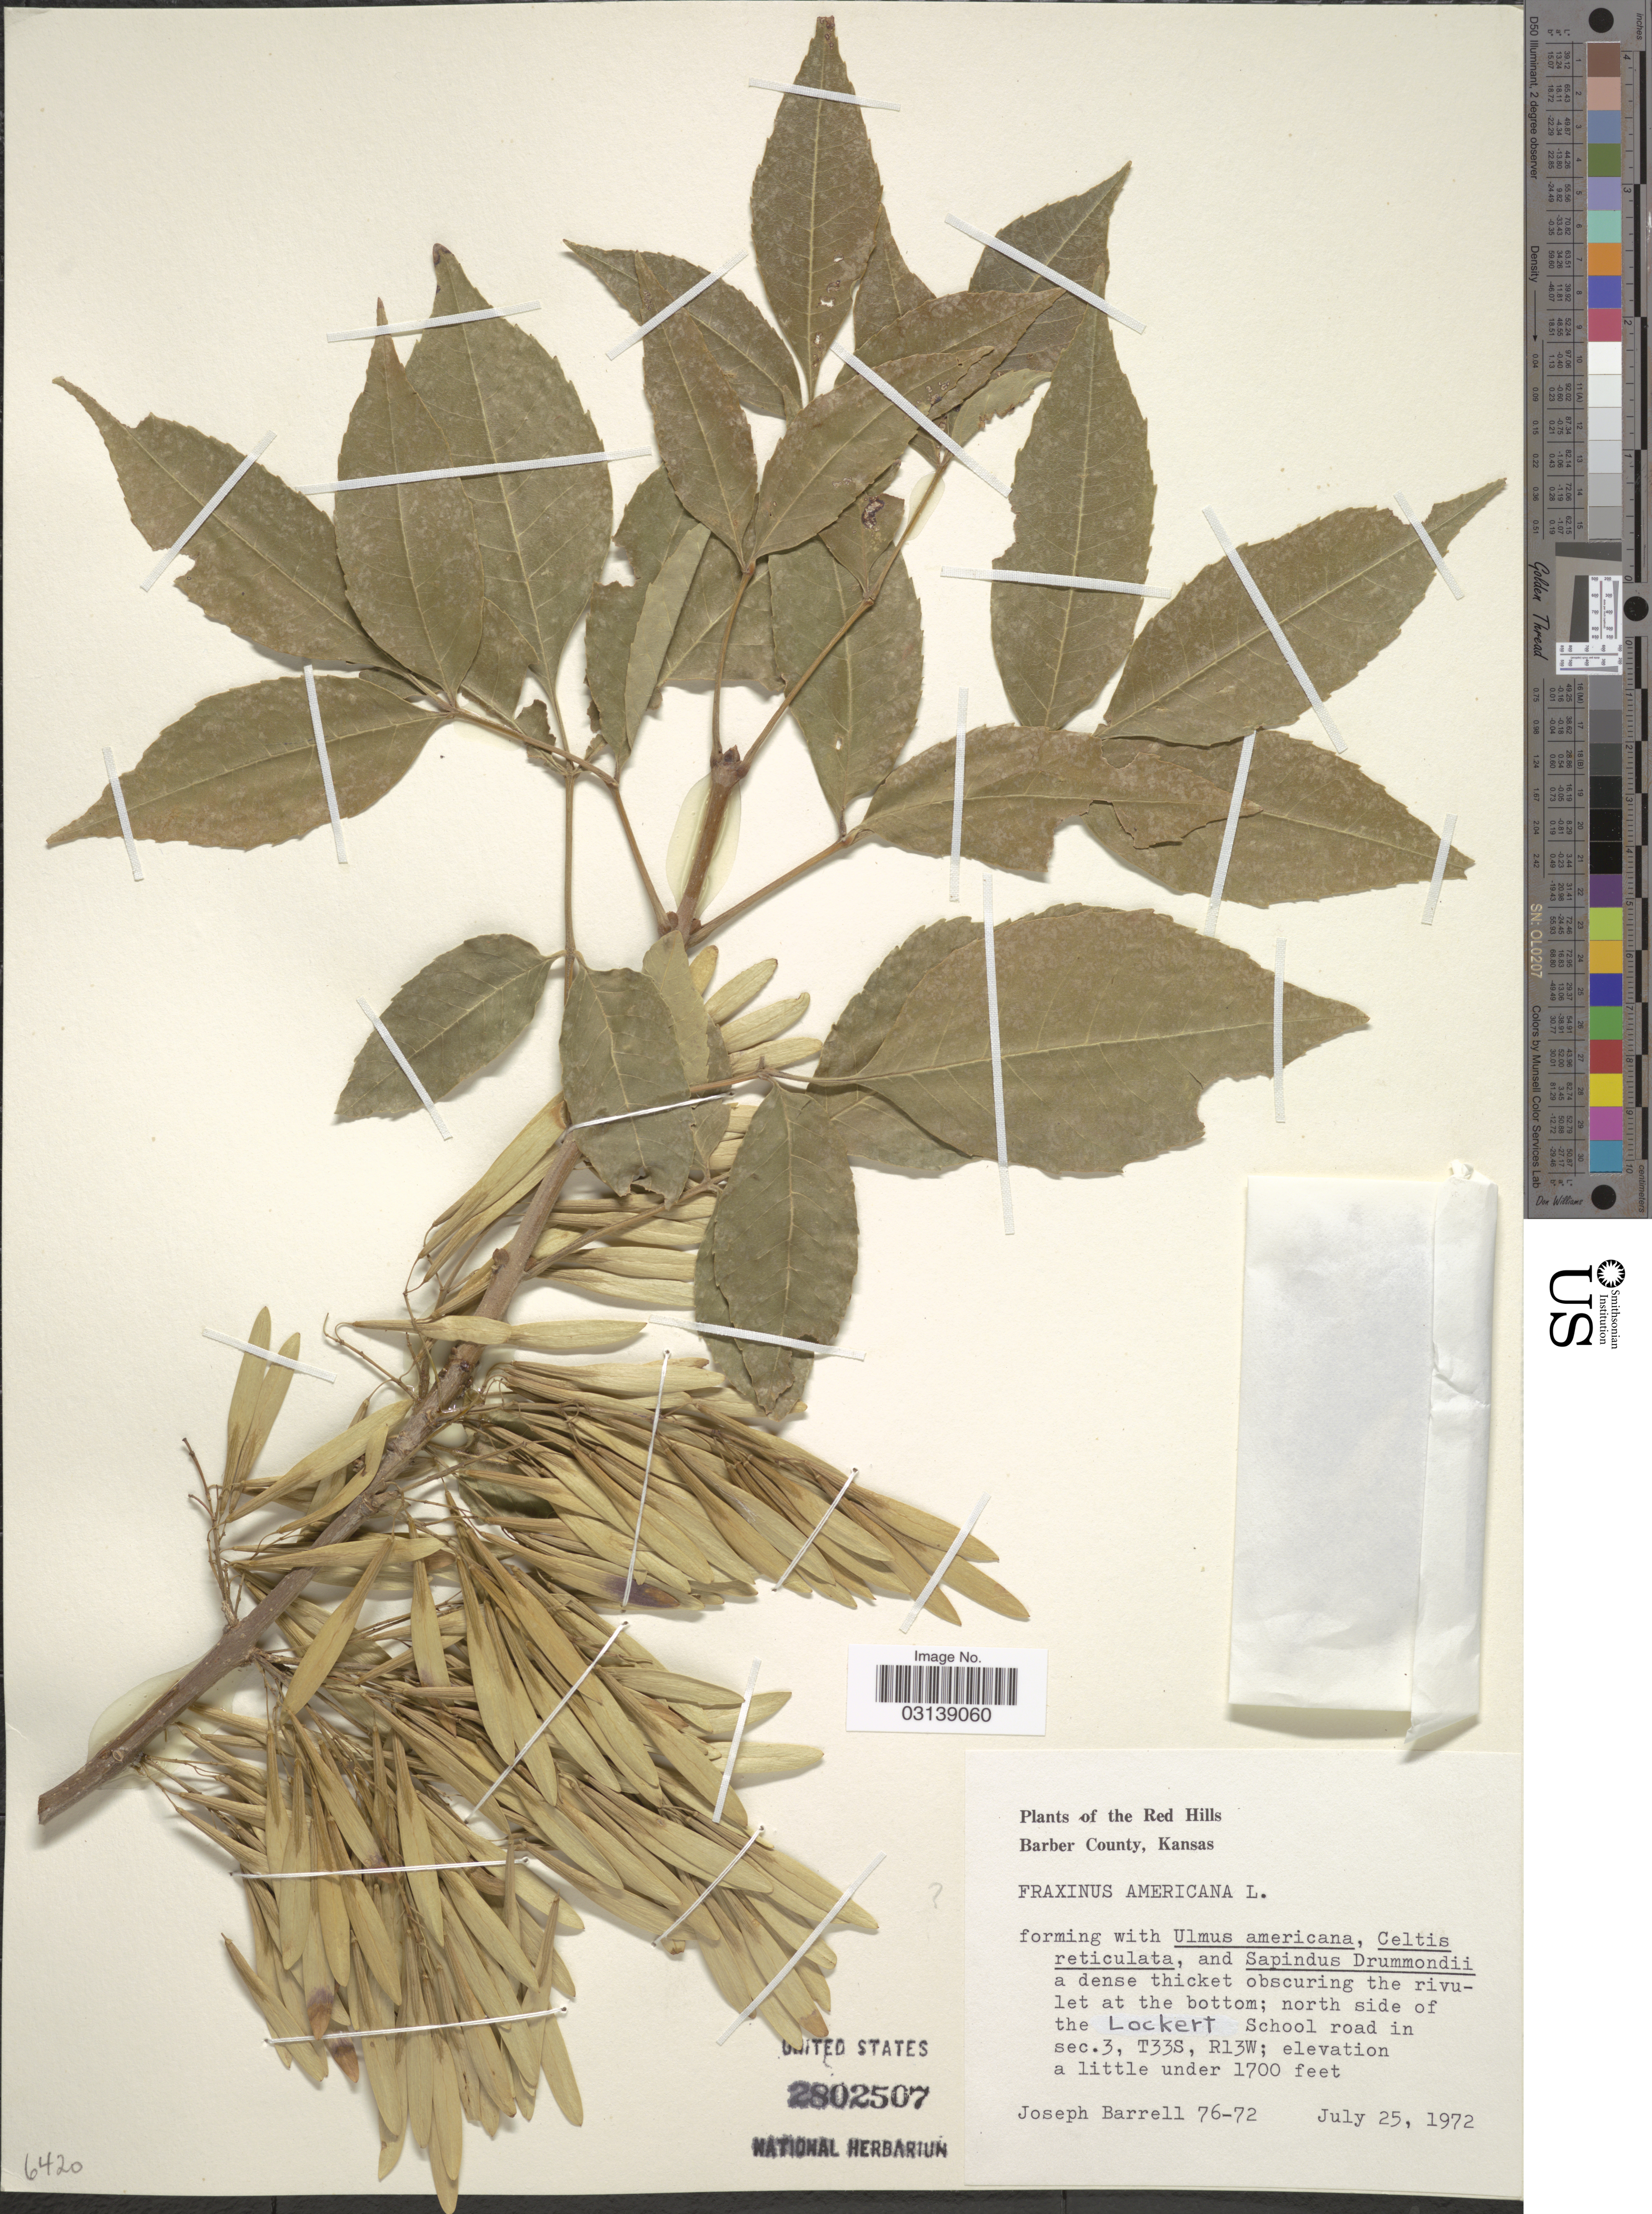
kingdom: Plantae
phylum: Tracheophyta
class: Magnoliopsida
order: Lamiales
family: Oleaceae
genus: Fraxinus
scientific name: Fraxinus pennsylvanica var. pubescens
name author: (Lam.) Lingelsh.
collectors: J. Barrell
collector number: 76-72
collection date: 1972-07-25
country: United States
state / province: Kansas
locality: Red Hills. Barber County. North side of the Lockert School road in sec. 3, T33S, R13W.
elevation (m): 518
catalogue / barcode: US 2802507